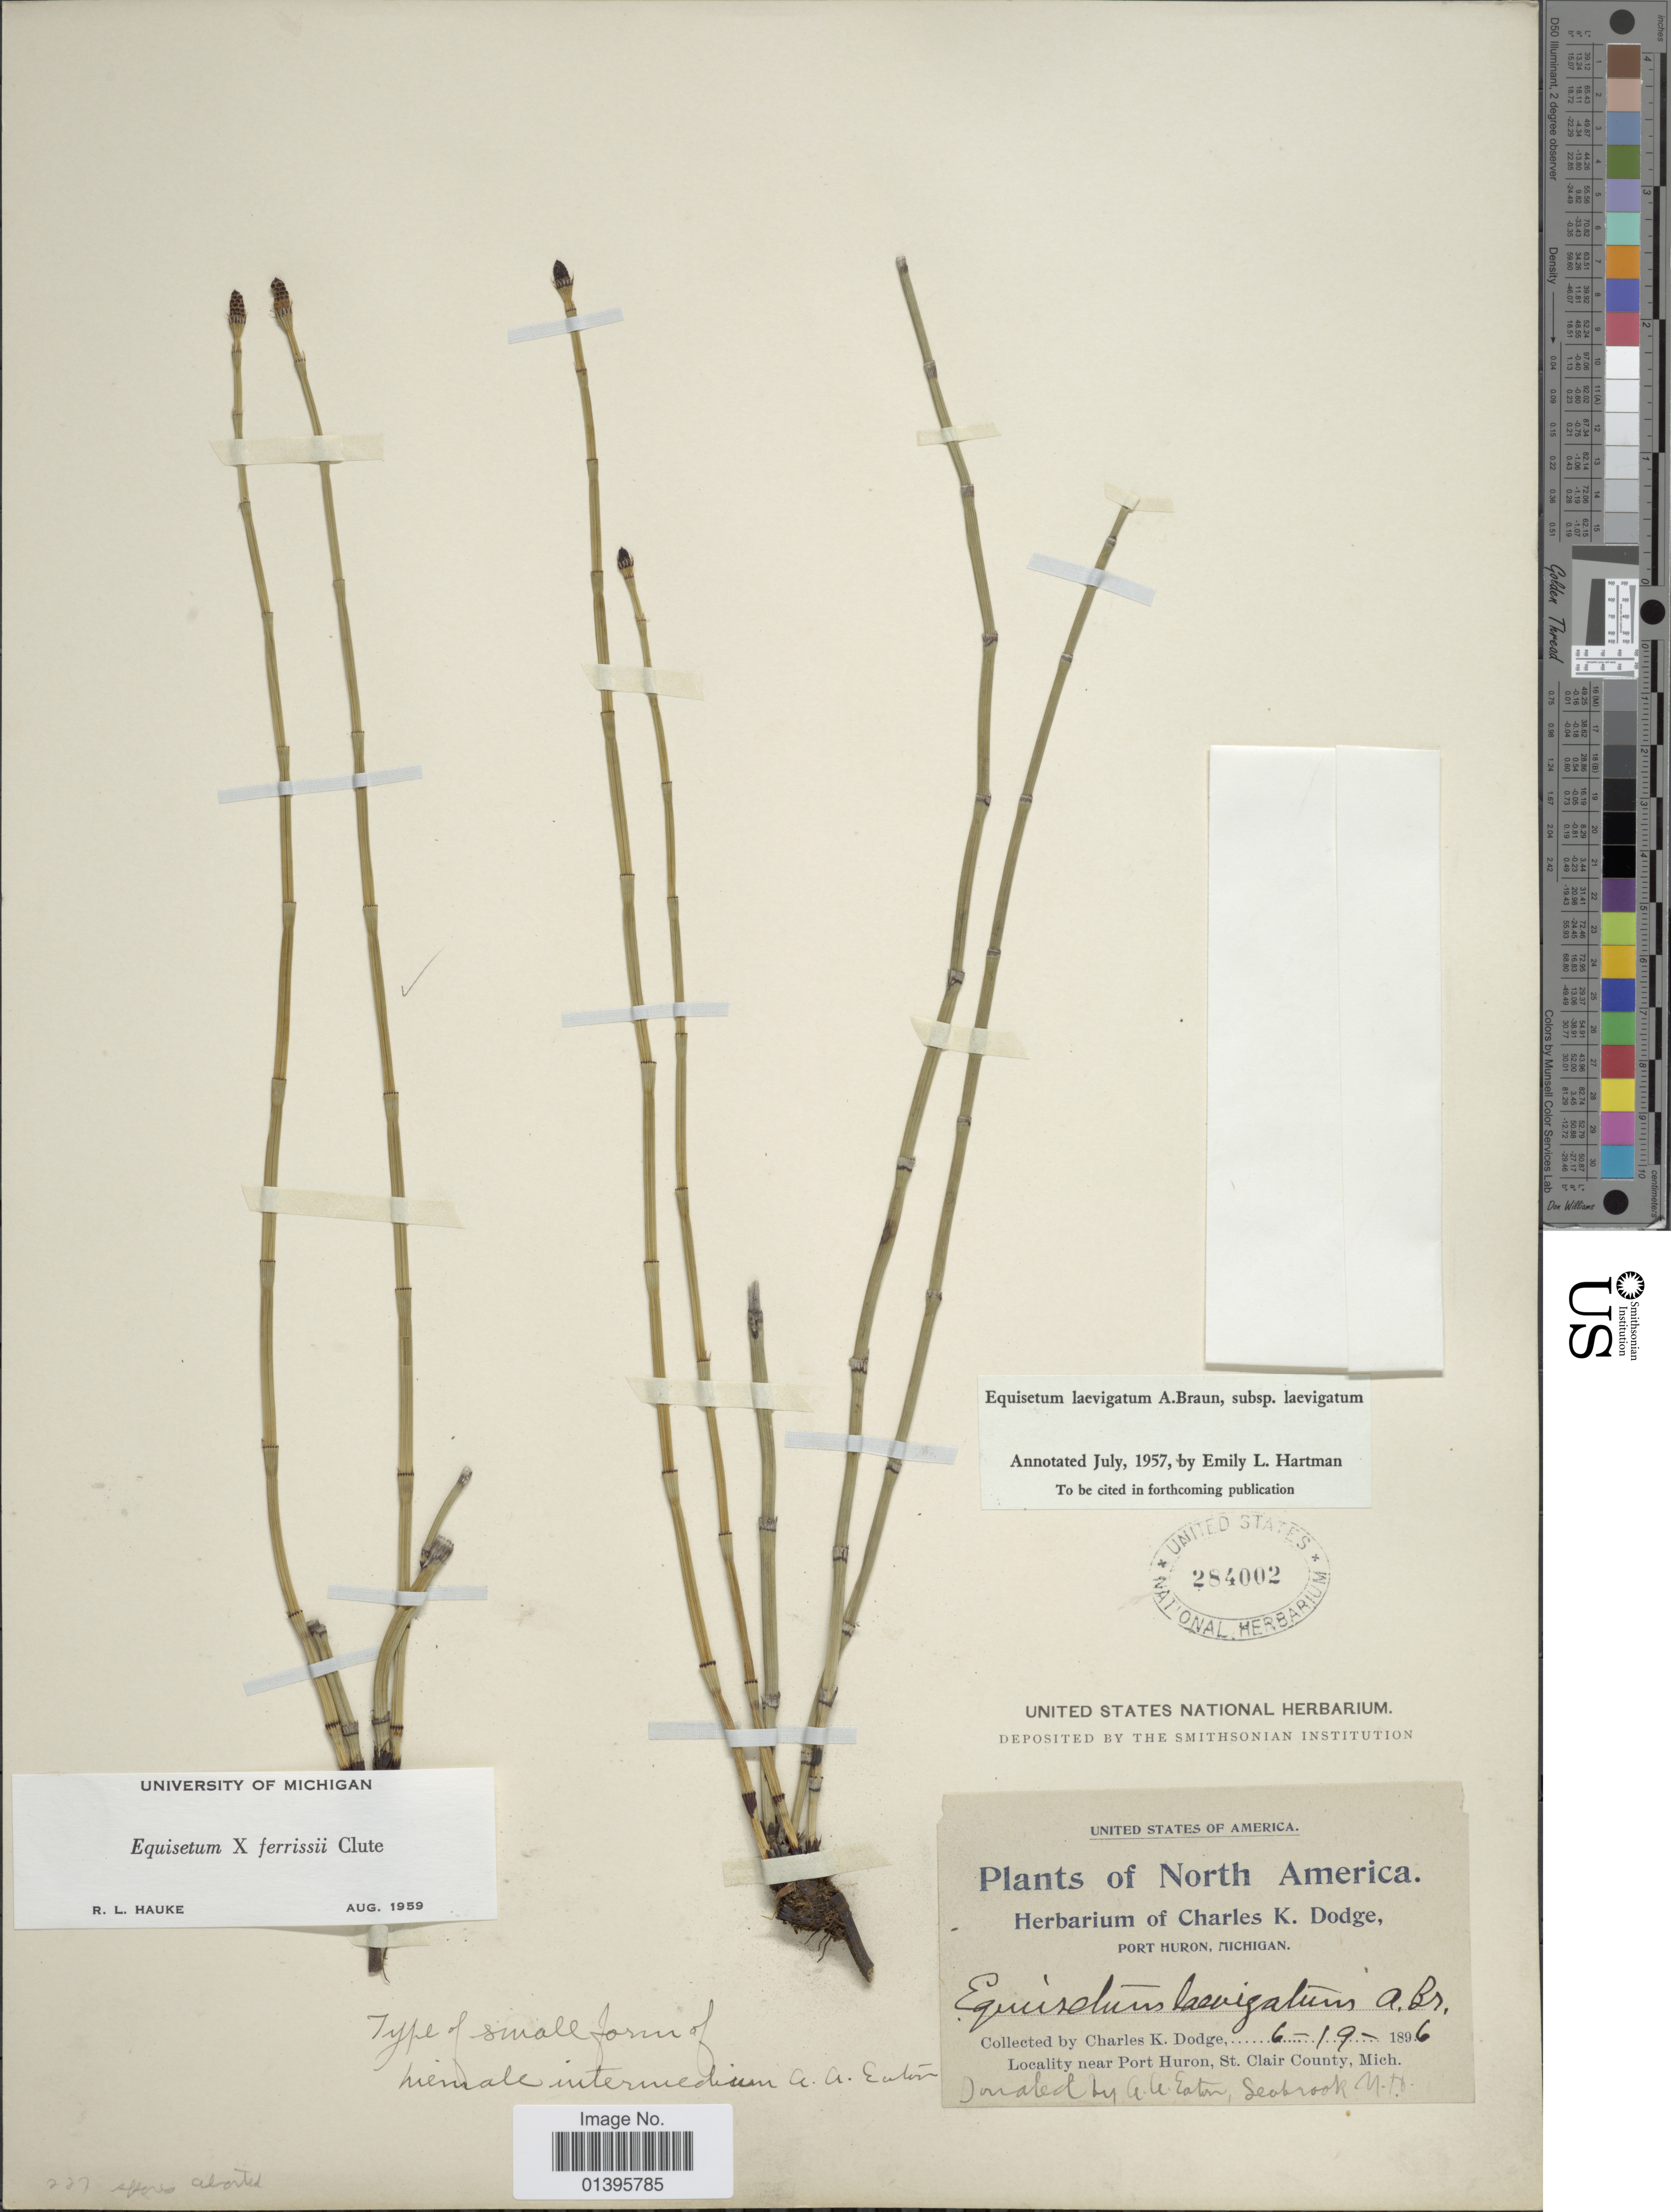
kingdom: Plantae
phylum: Tracheophyta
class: Polypodiopsida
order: Equisetales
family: Equisetaceae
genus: Equisetum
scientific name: Equisetum x ferrissii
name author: Clute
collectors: C. K. Dodge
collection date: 1896-06-19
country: United States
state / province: Michigan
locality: Near Port Huron, St. Clair County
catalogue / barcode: US 284002